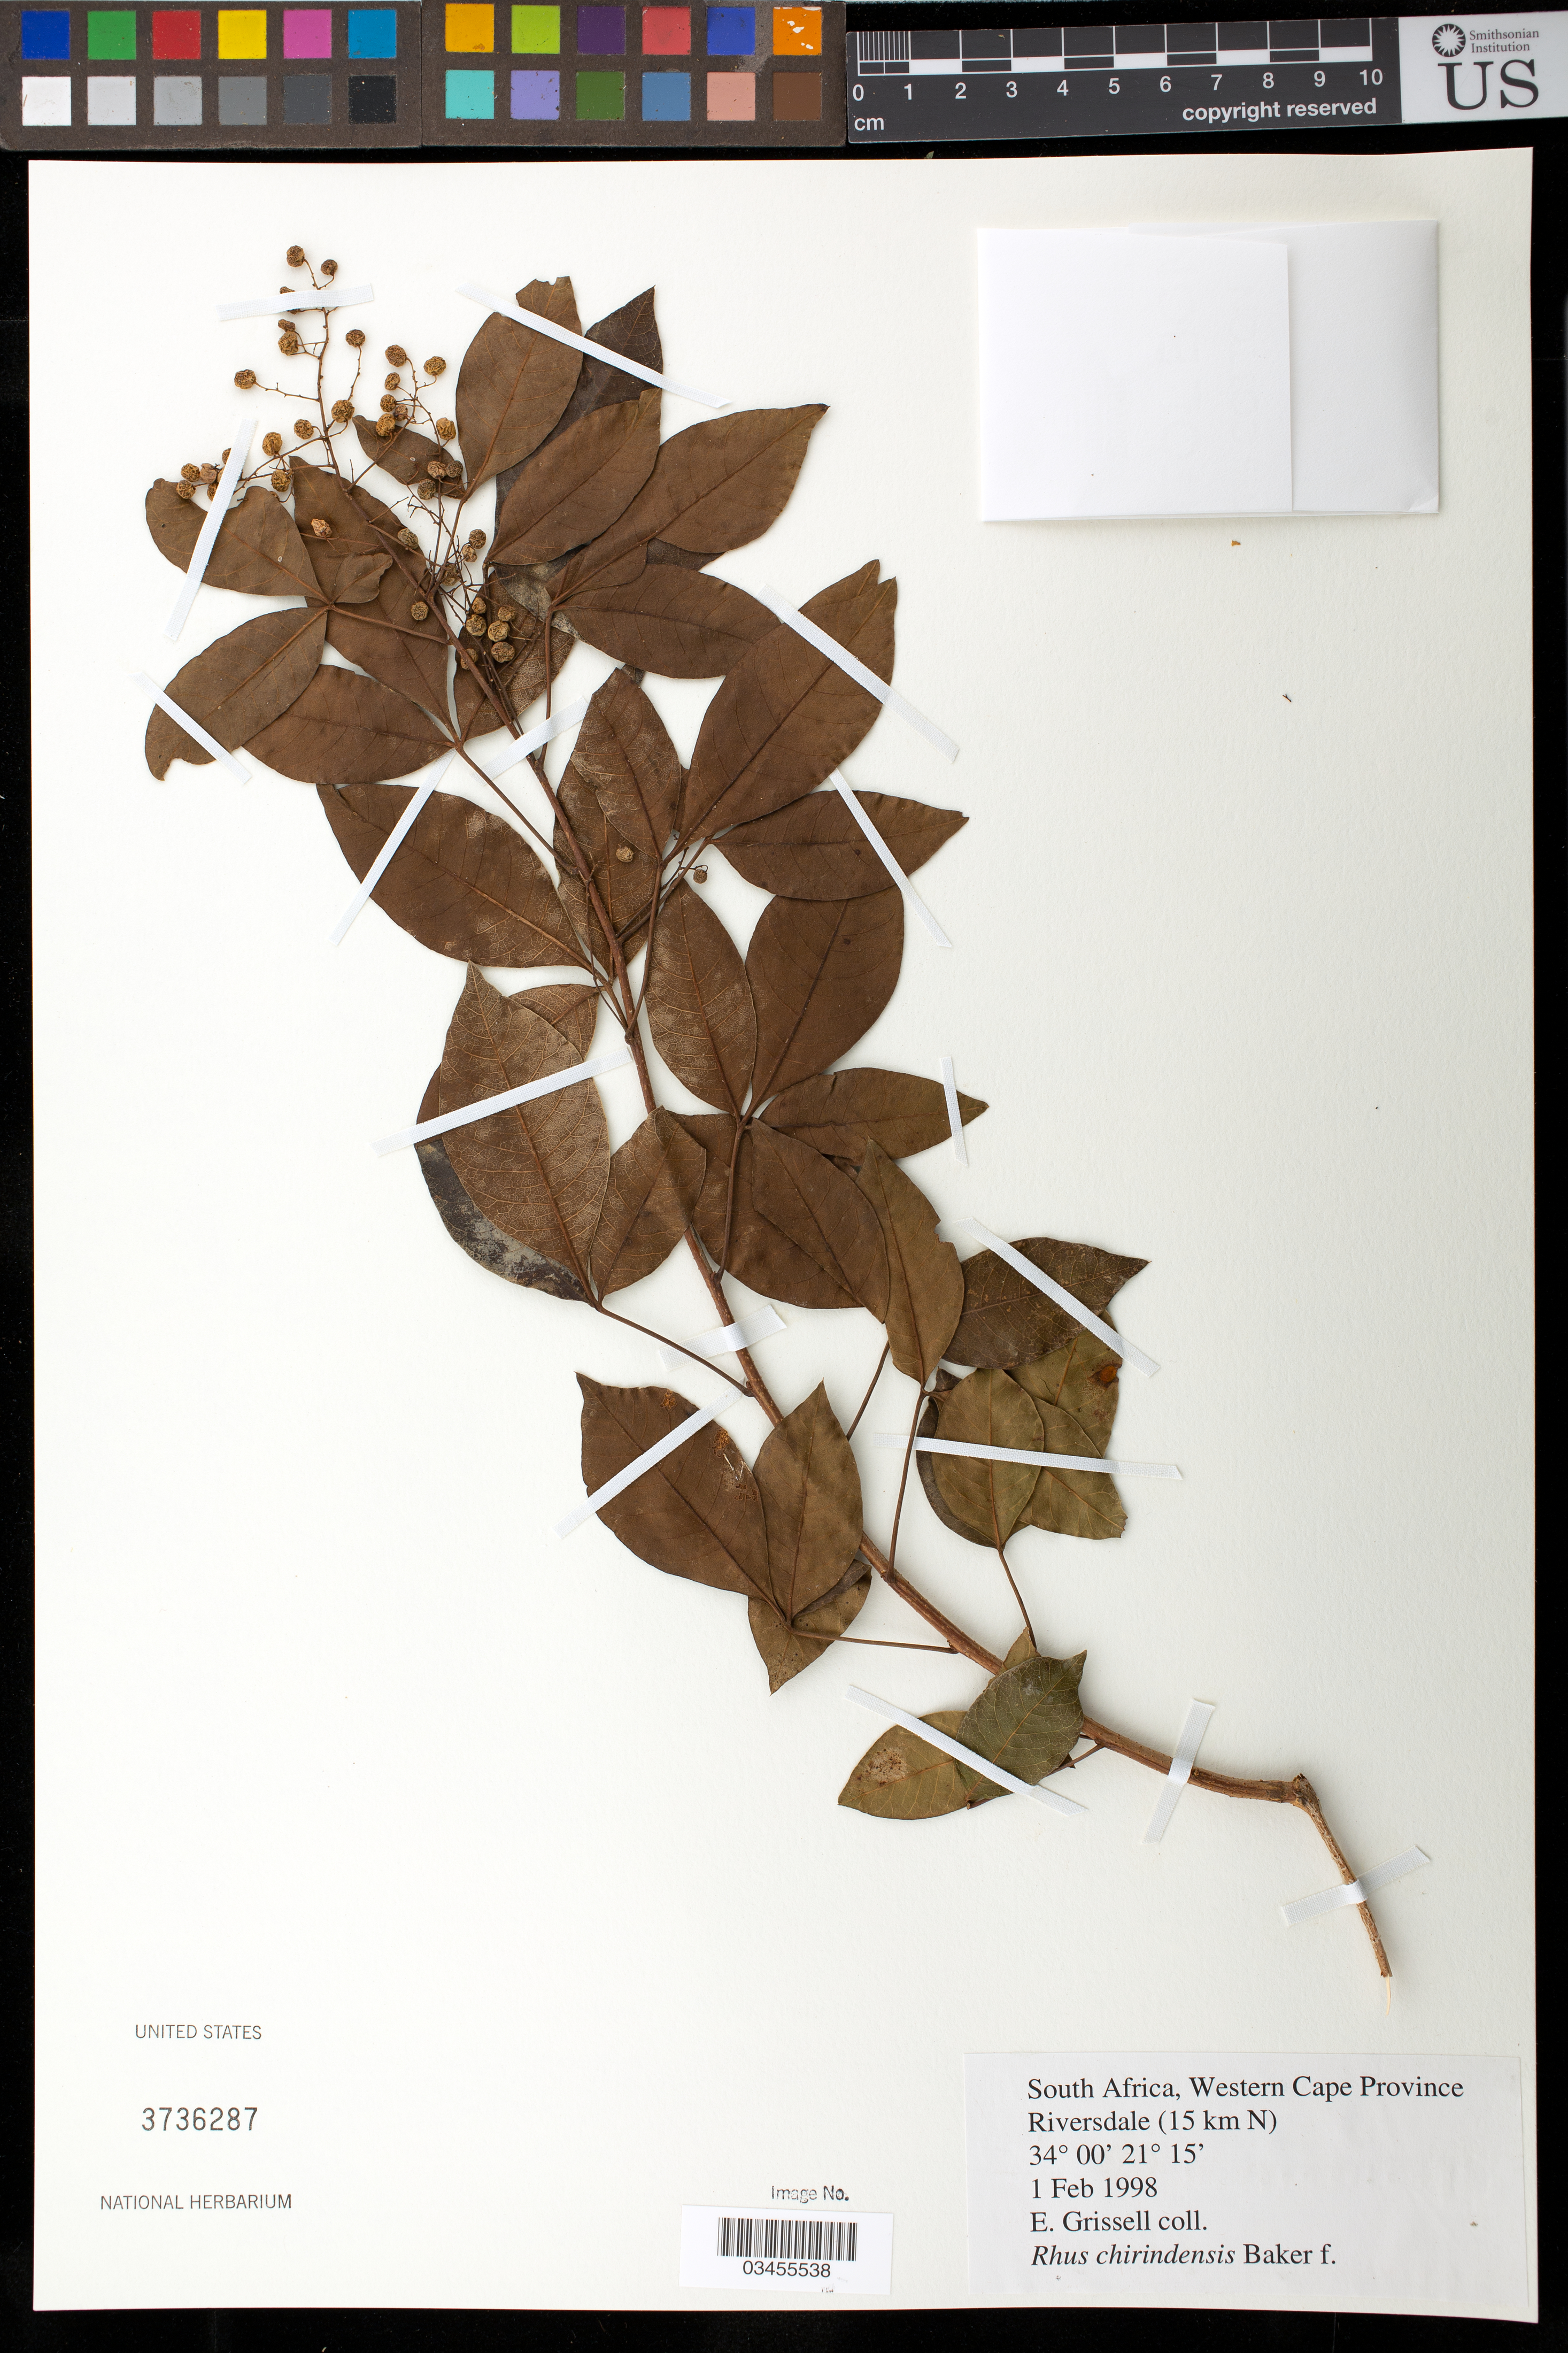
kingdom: Plantae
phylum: Tracheophyta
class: Magnoliopsida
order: Sapindales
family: Anacardiaceae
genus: Rhus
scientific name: Rhus chirindensis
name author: Baker f.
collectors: E. Grissell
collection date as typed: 1 Feb 1998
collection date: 1998-02-01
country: South Africa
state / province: Western Cape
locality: Riversdale (15 km N)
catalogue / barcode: US 3736287